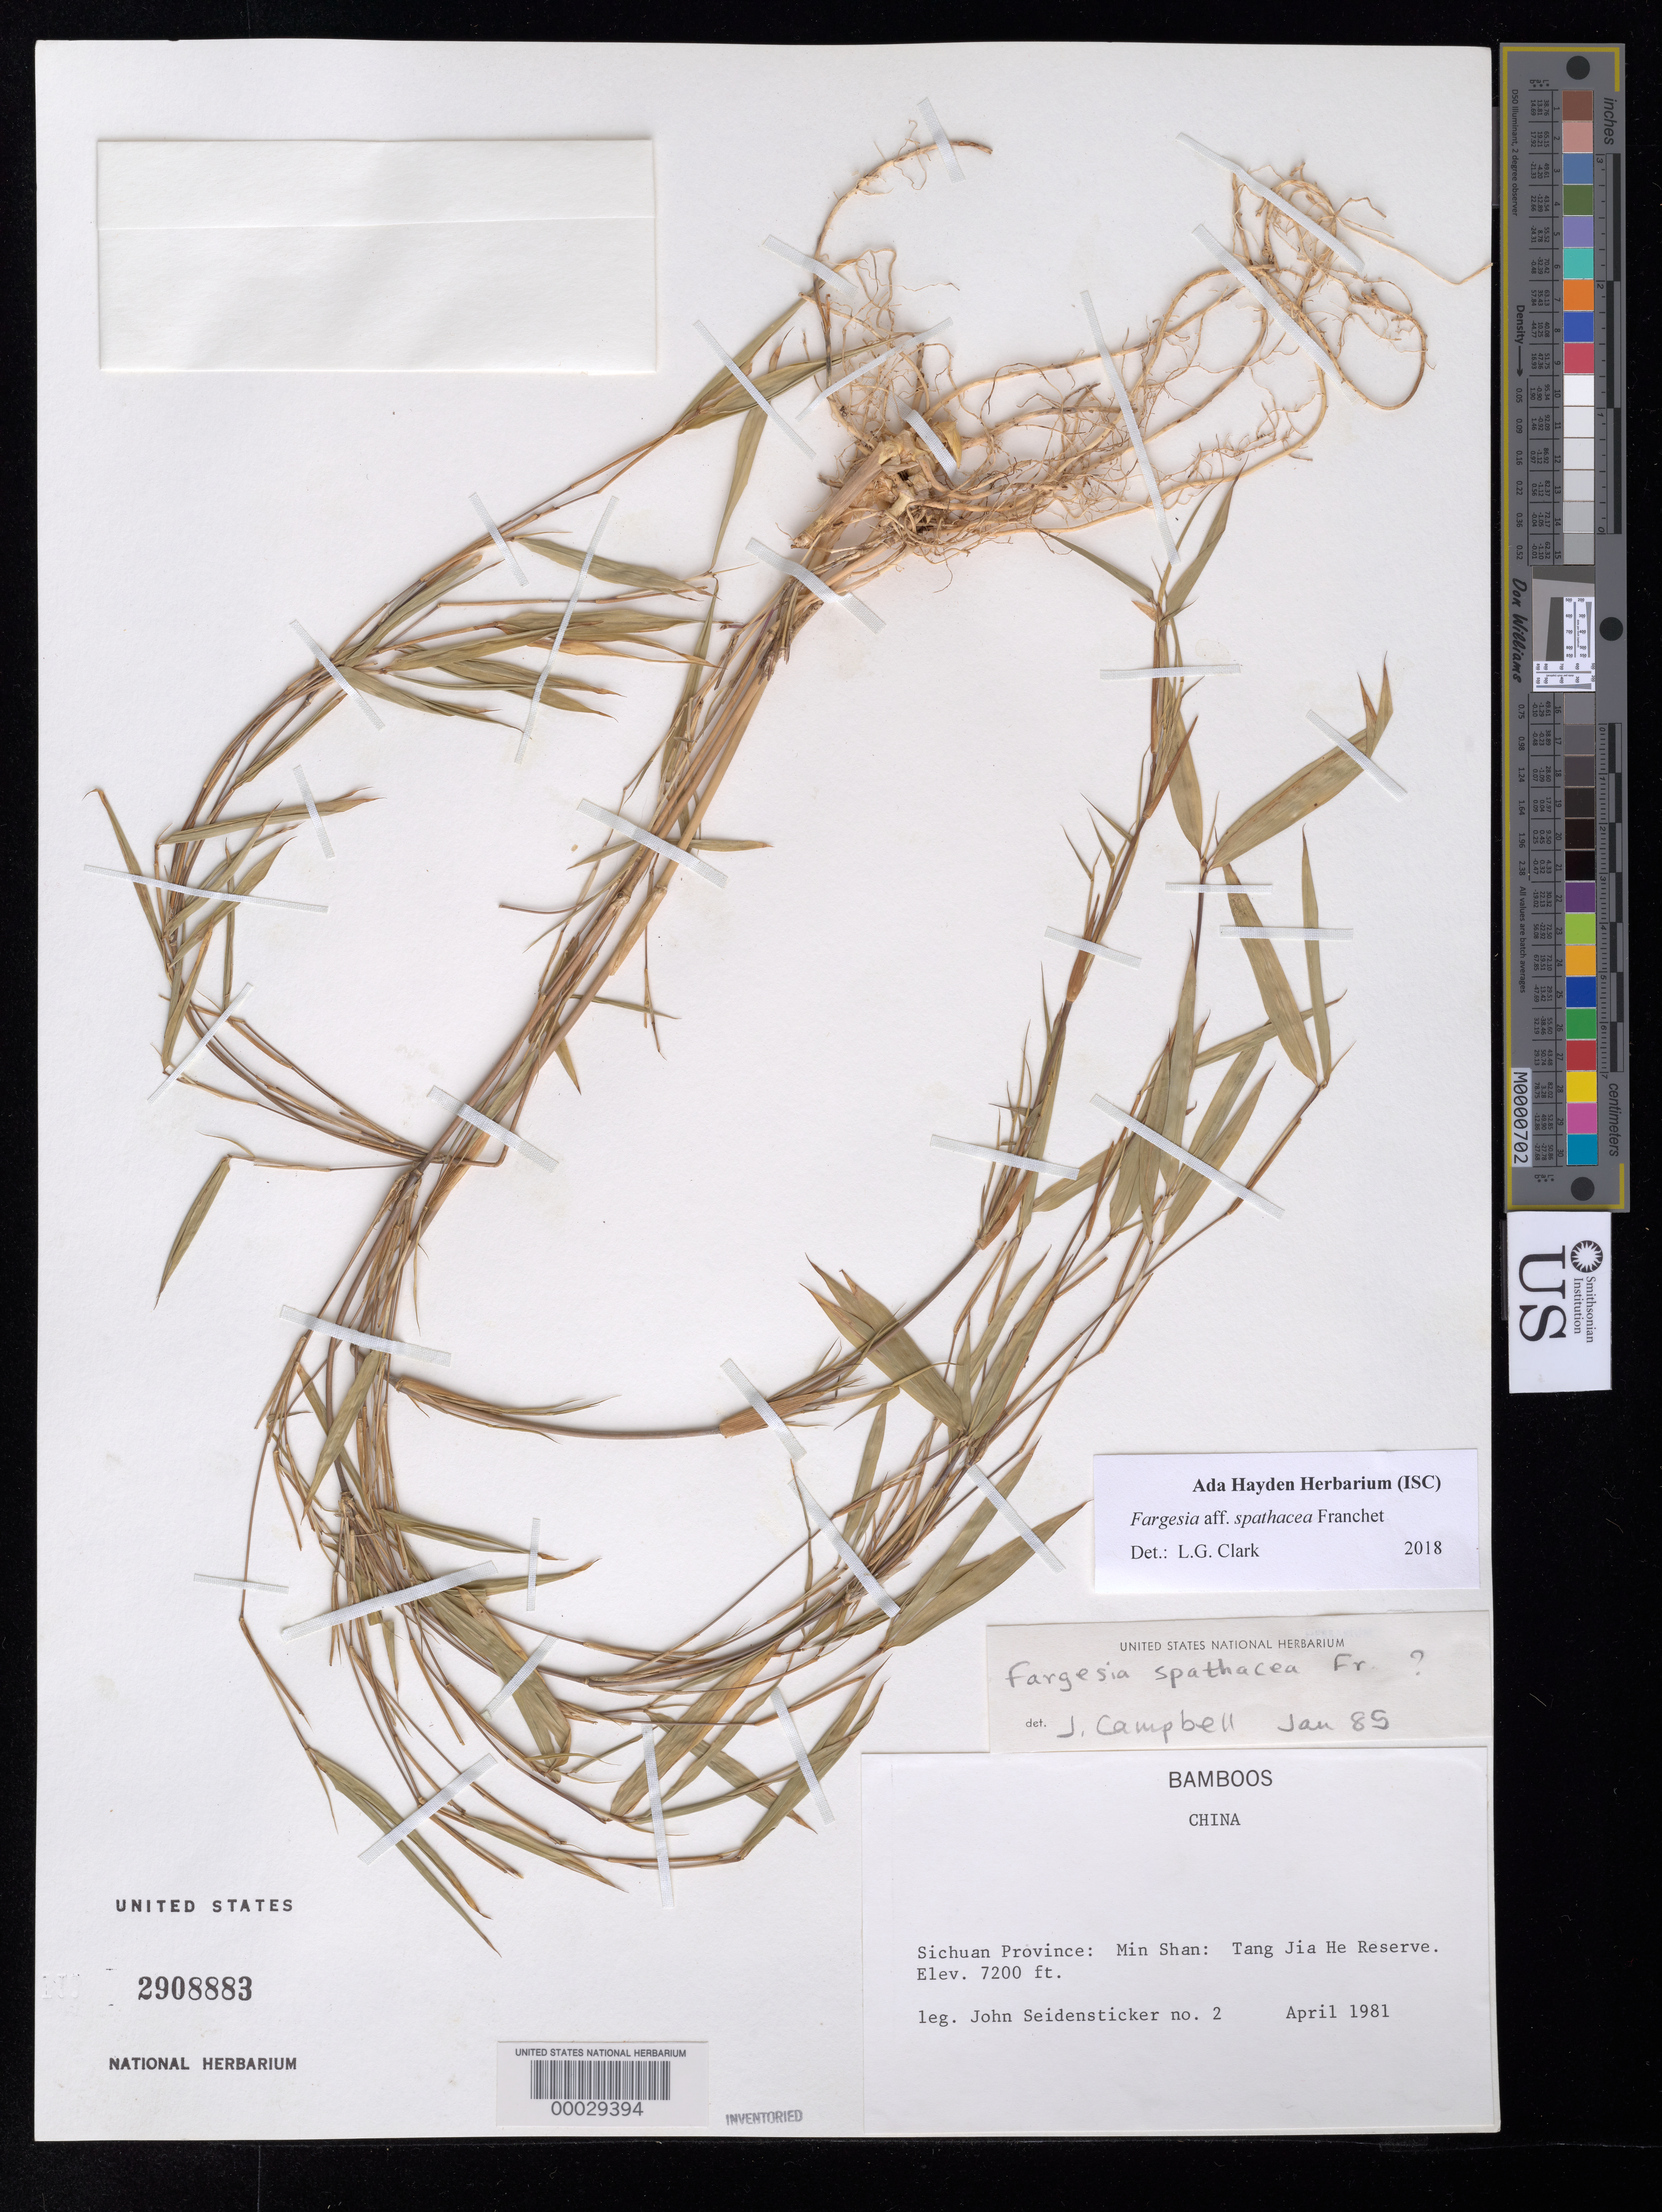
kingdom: Plantae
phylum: Tracheophyta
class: Liliopsida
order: Poales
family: Poaceae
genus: Fargesia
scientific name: Fargesia spathacea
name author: Franch.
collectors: J. Seidensticker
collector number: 2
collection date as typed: Apr 1981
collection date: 1981-04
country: China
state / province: Sichuan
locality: Min Shan: Tang Jia He Reserve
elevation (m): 2195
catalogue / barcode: US 2908883